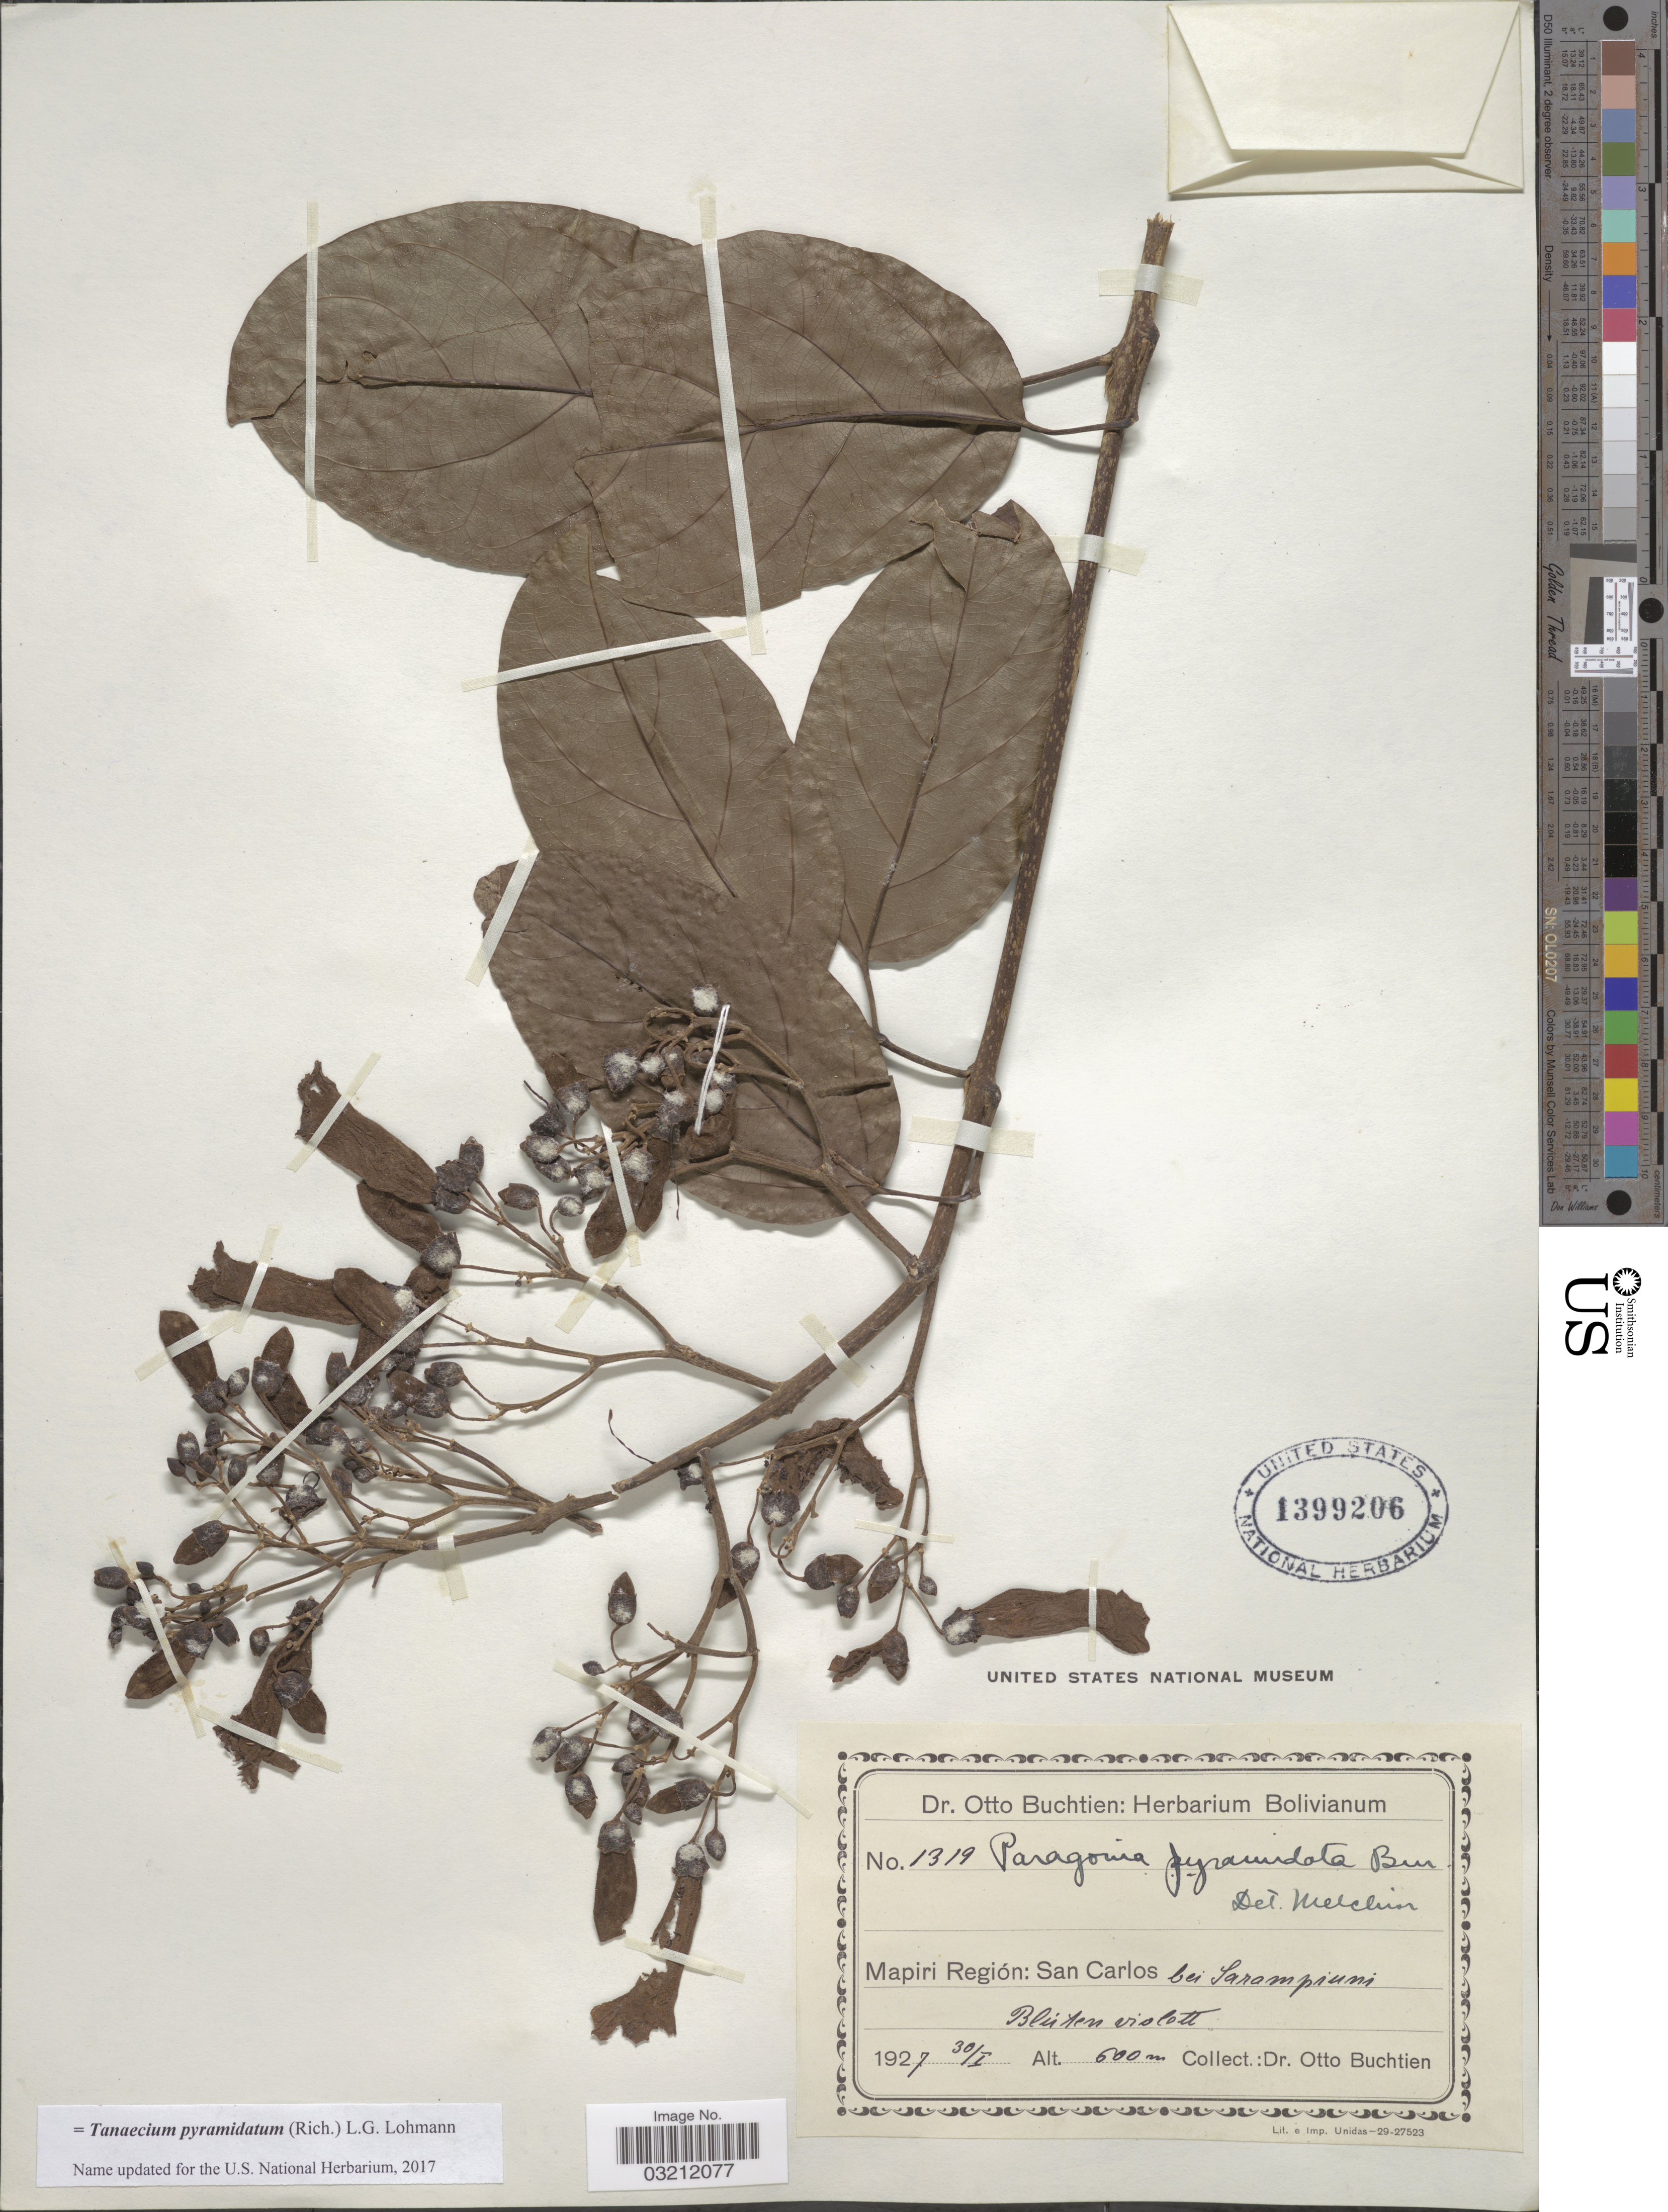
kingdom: Plantae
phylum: Tracheophyta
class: Magnoliopsida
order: Lamiales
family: Bignoniaceae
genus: Tanaecium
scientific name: Tanaecium pyramidatum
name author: (Rich.) L.G. Lohmann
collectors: O. Buchtien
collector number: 1319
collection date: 1927-01-30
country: Bolivia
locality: Mapiri Región: San Carlos. bei Sarampiuni.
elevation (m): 600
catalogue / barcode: US 1399206